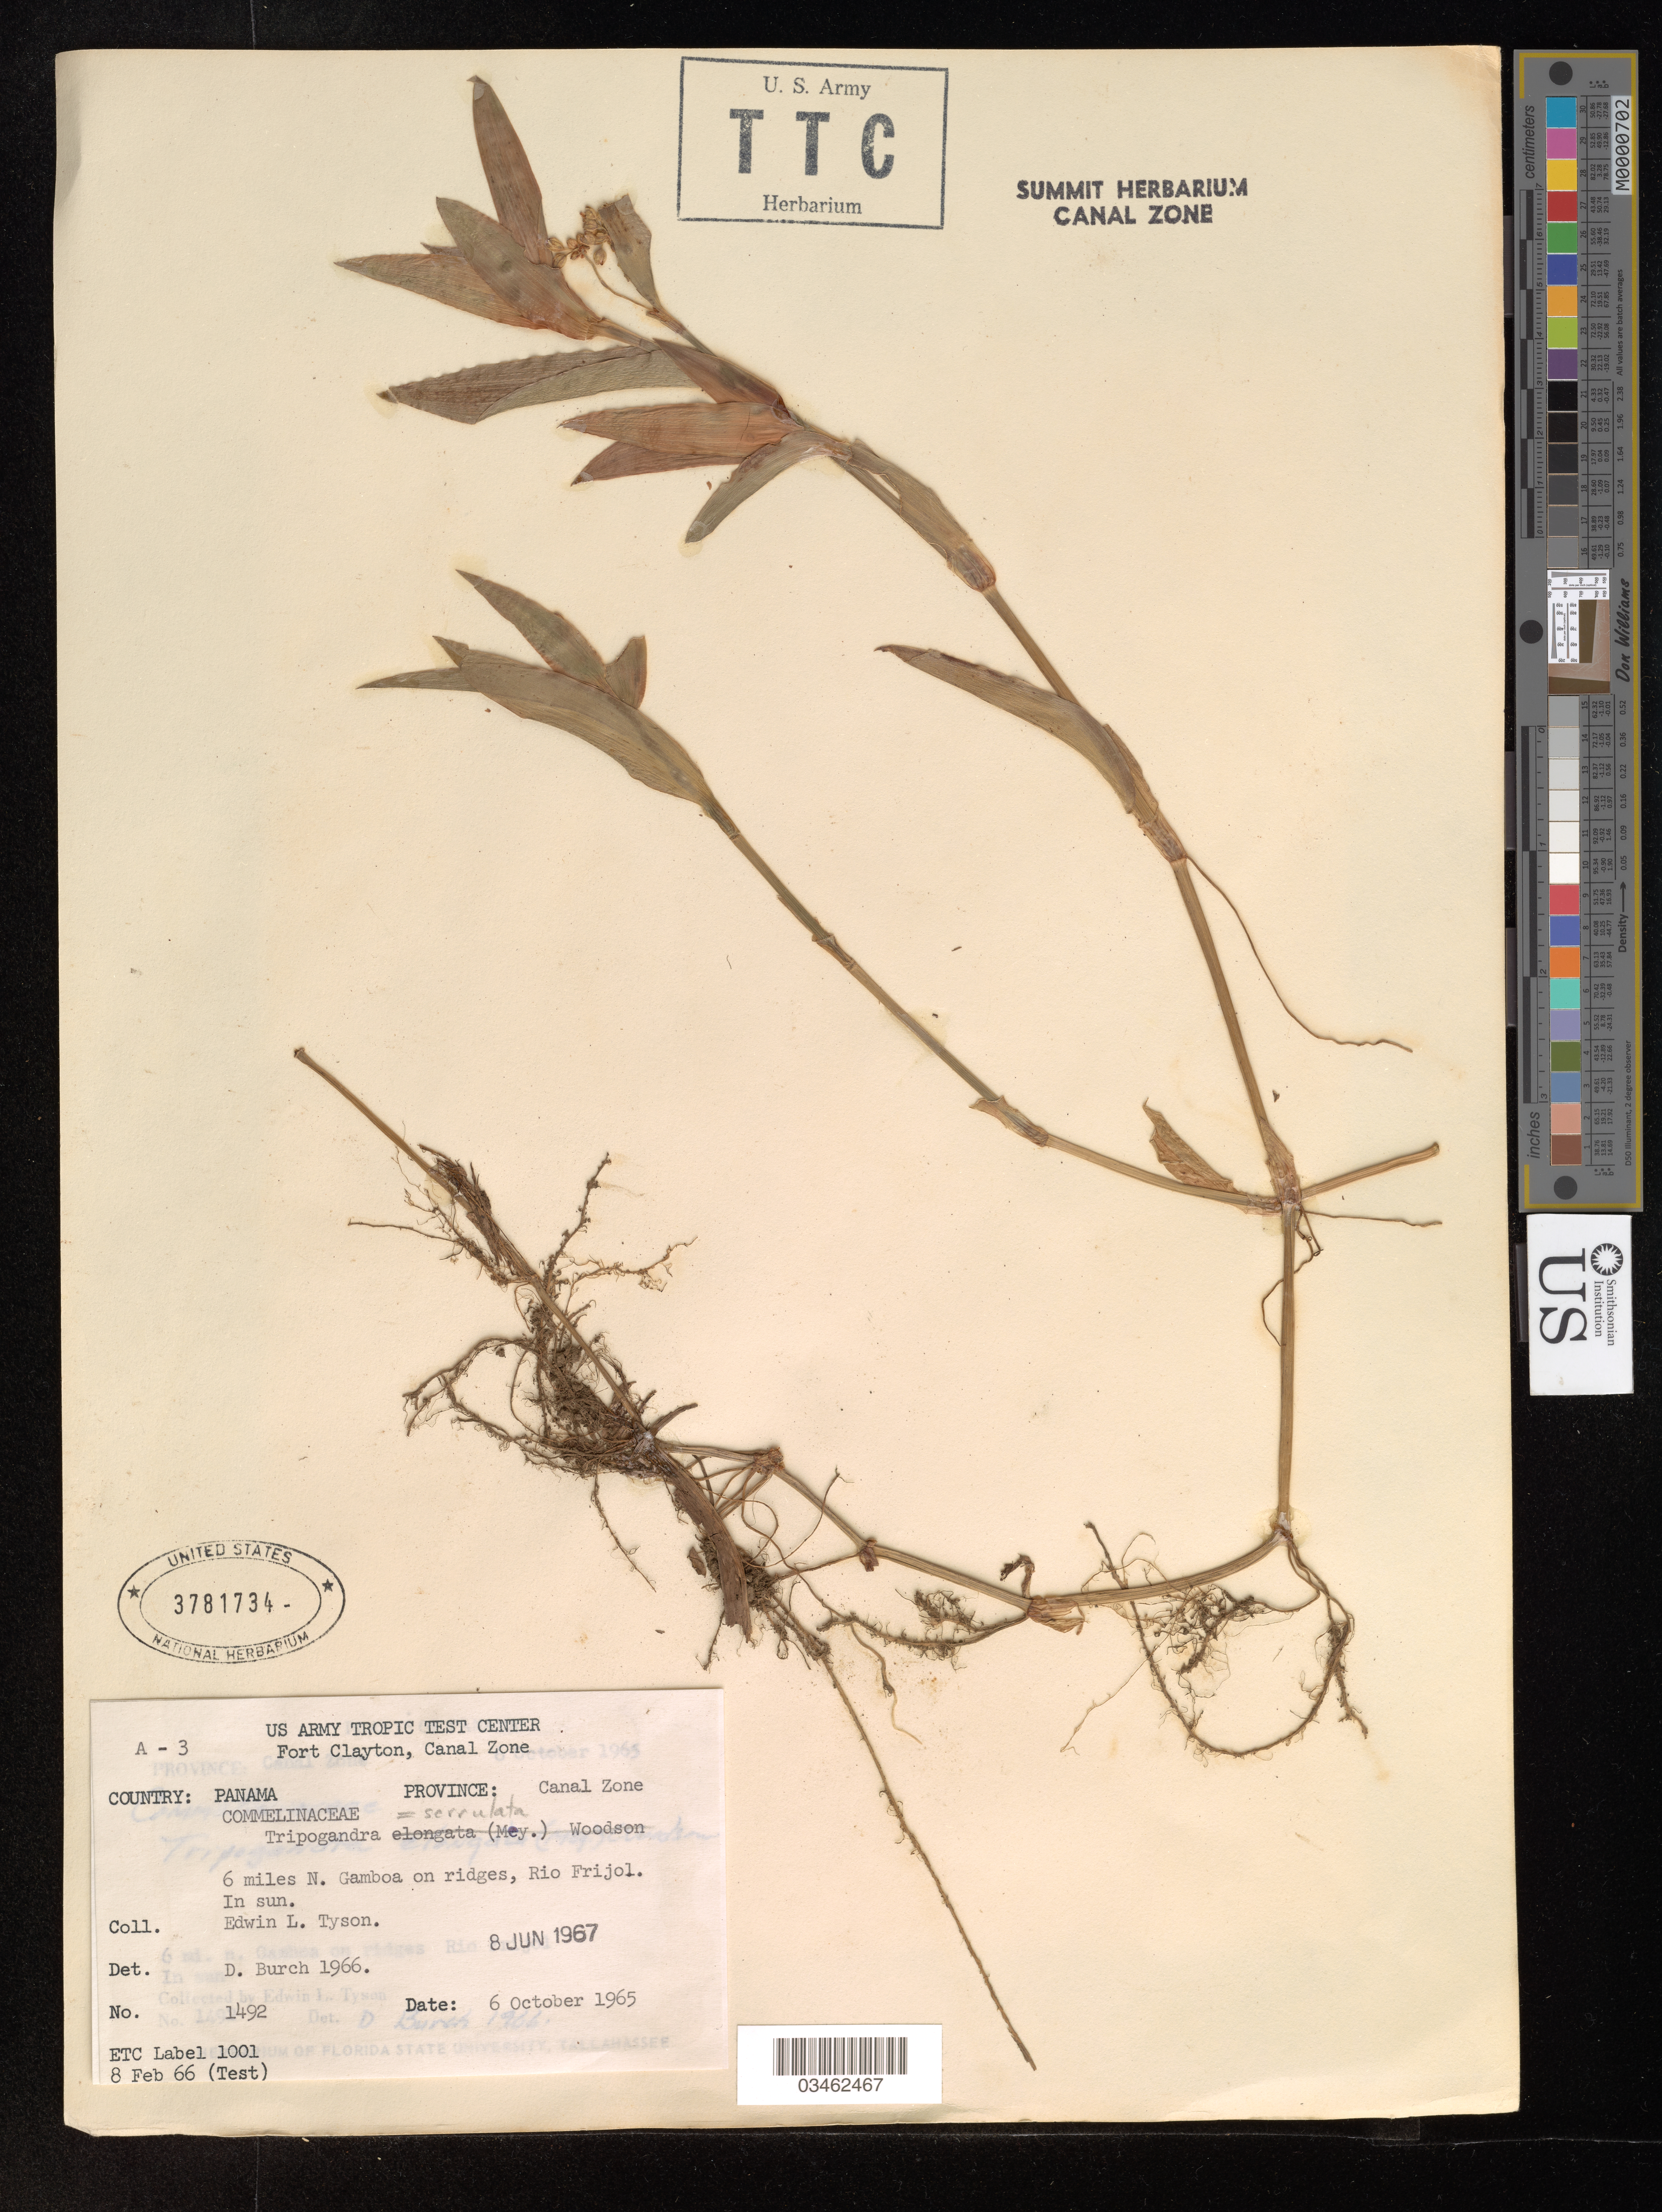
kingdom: Plantae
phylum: Tracheophyta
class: Liliopsida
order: Commelinales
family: Commelinaceae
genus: Tripogandra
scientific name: Tripogandra serrulata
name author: (Vahl) Handlos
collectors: E. L. Tyson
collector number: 1492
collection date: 1965-10-06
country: Panama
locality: Fort Clayton, Canal Zone. Province: Canal Zone. 6 miles N. Gamboa on ridges, Rio Frijol.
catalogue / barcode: US 3781734